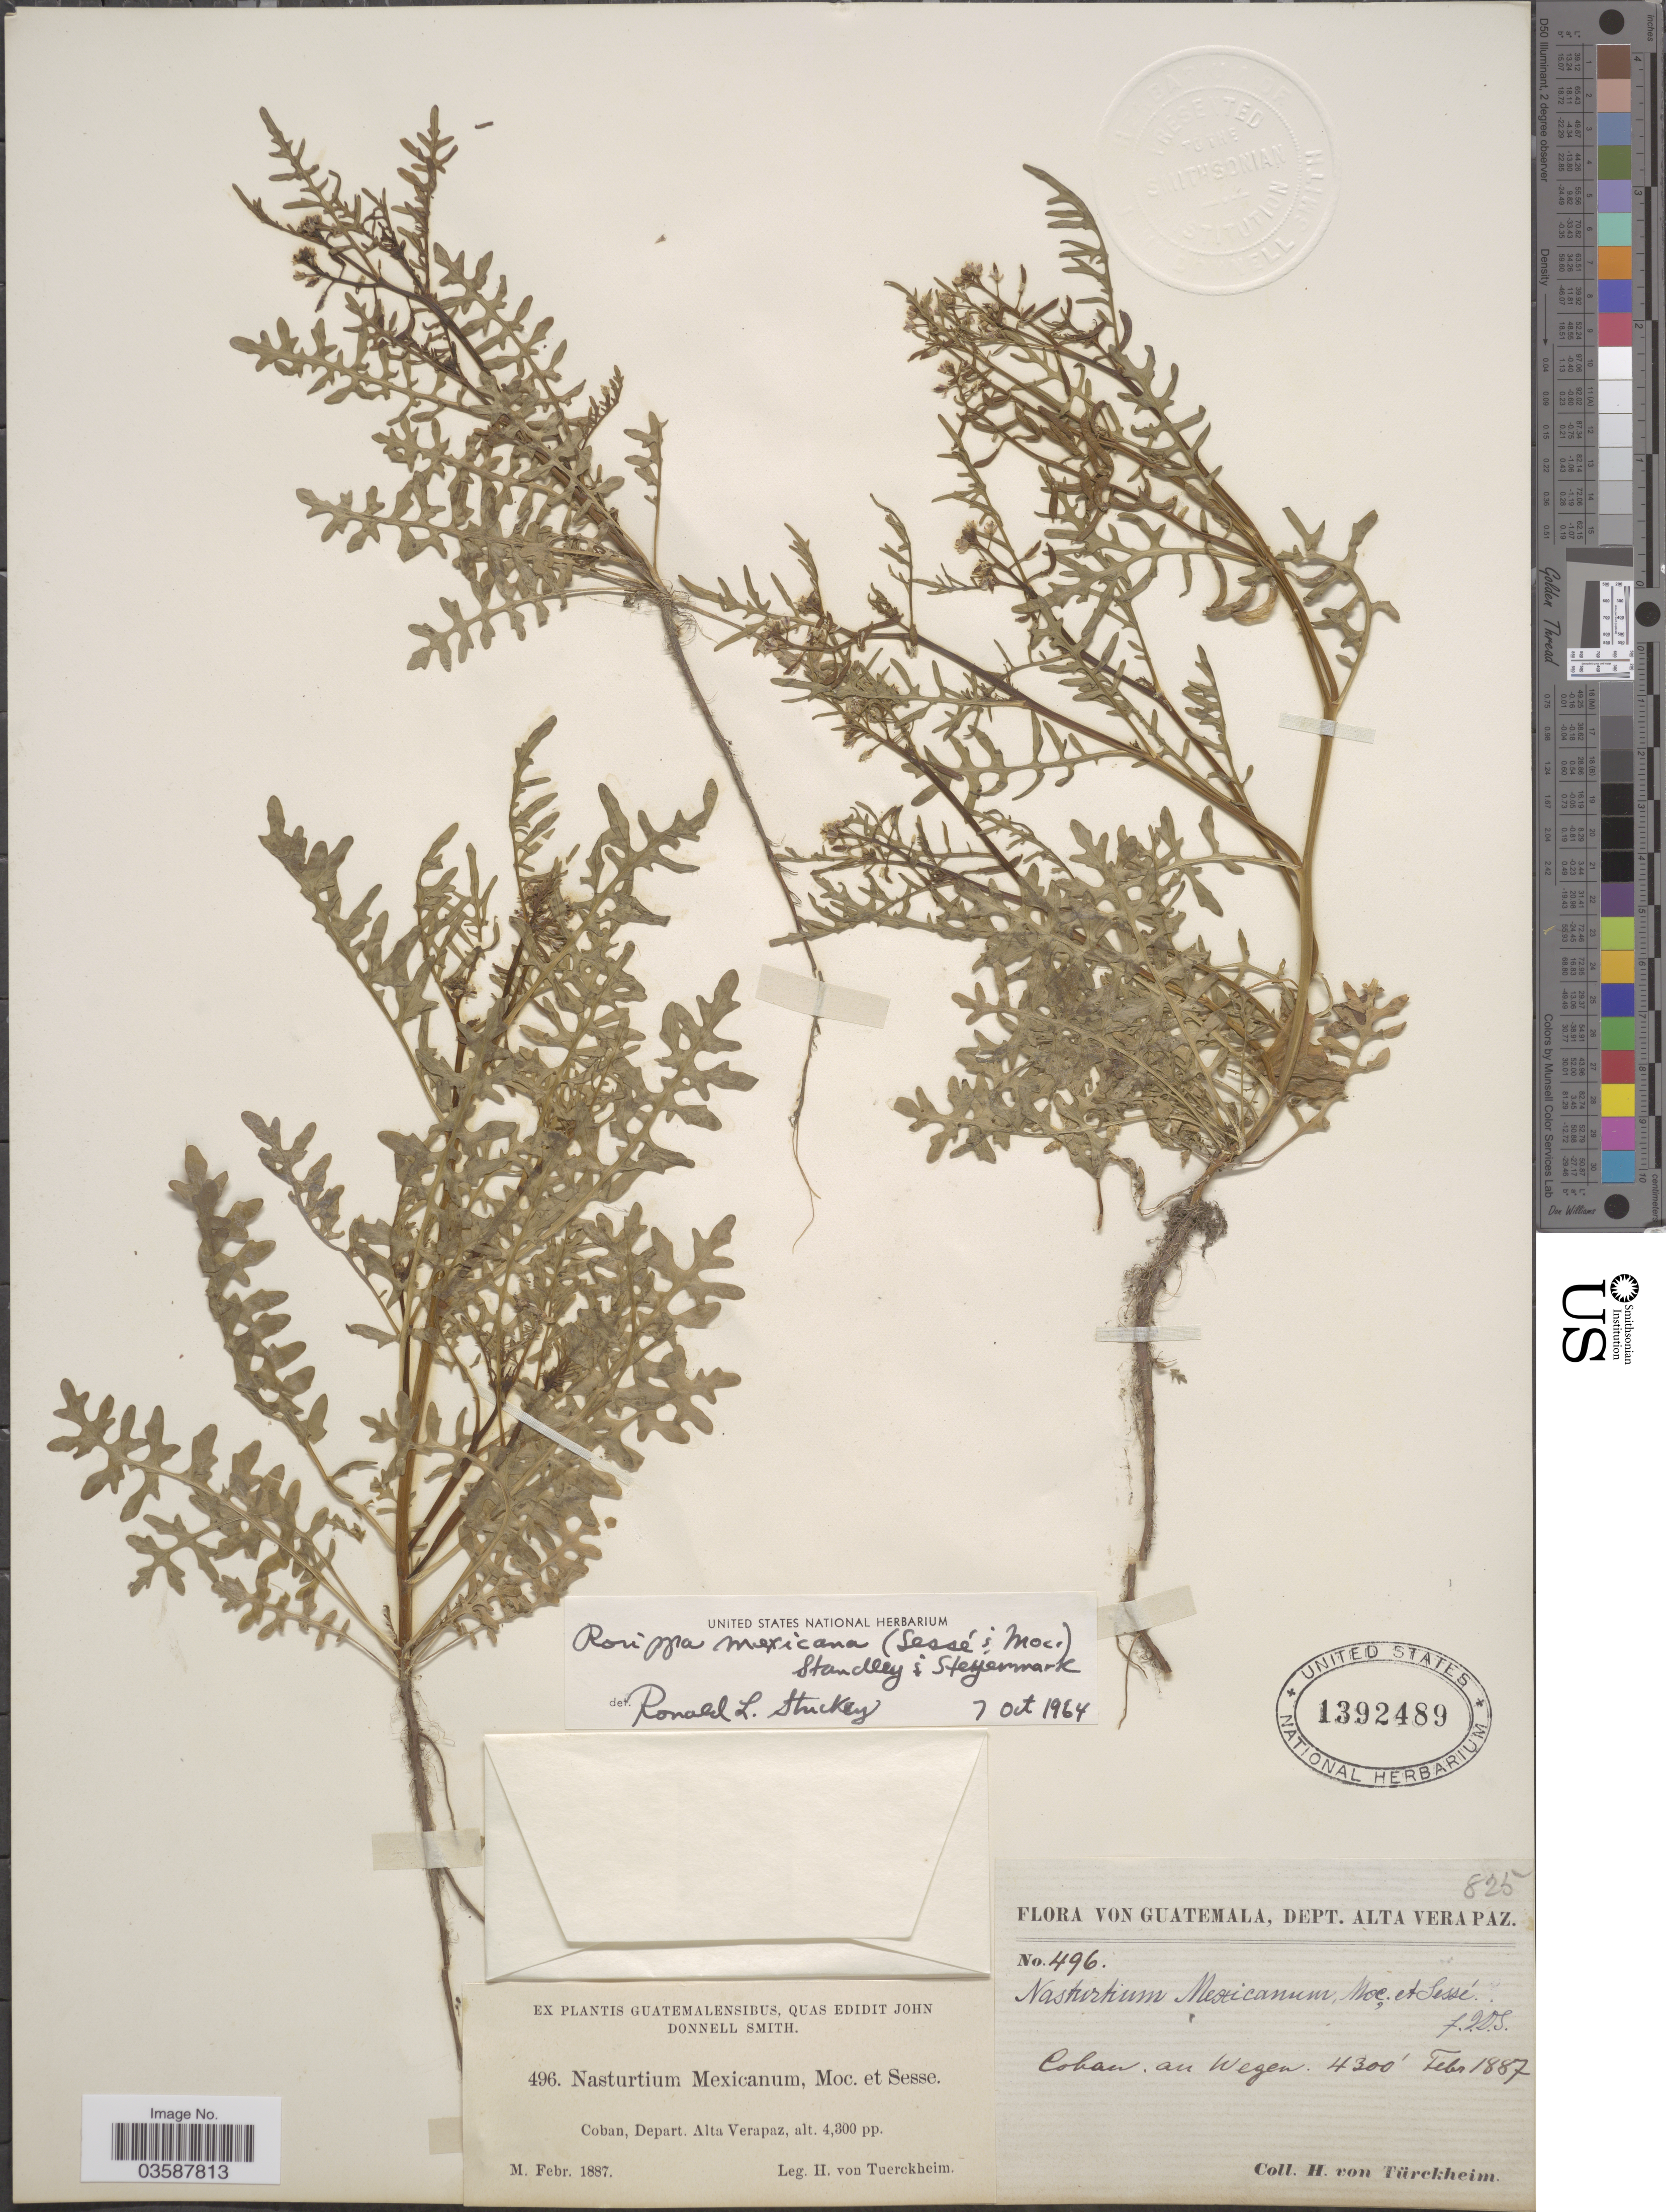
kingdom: Plantae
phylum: Tracheophyta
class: Magnoliopsida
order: Brassicales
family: Brassicaceae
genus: Rorippa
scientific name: Rorippa mexicana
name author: (Moc.) Standl. & Steyerm.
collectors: H. von Türckheim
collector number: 496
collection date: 1887-02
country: Guatemala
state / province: Alta Verapaz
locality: Coban, Depart. Alta Verapaz.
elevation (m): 1311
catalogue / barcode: US 1392489